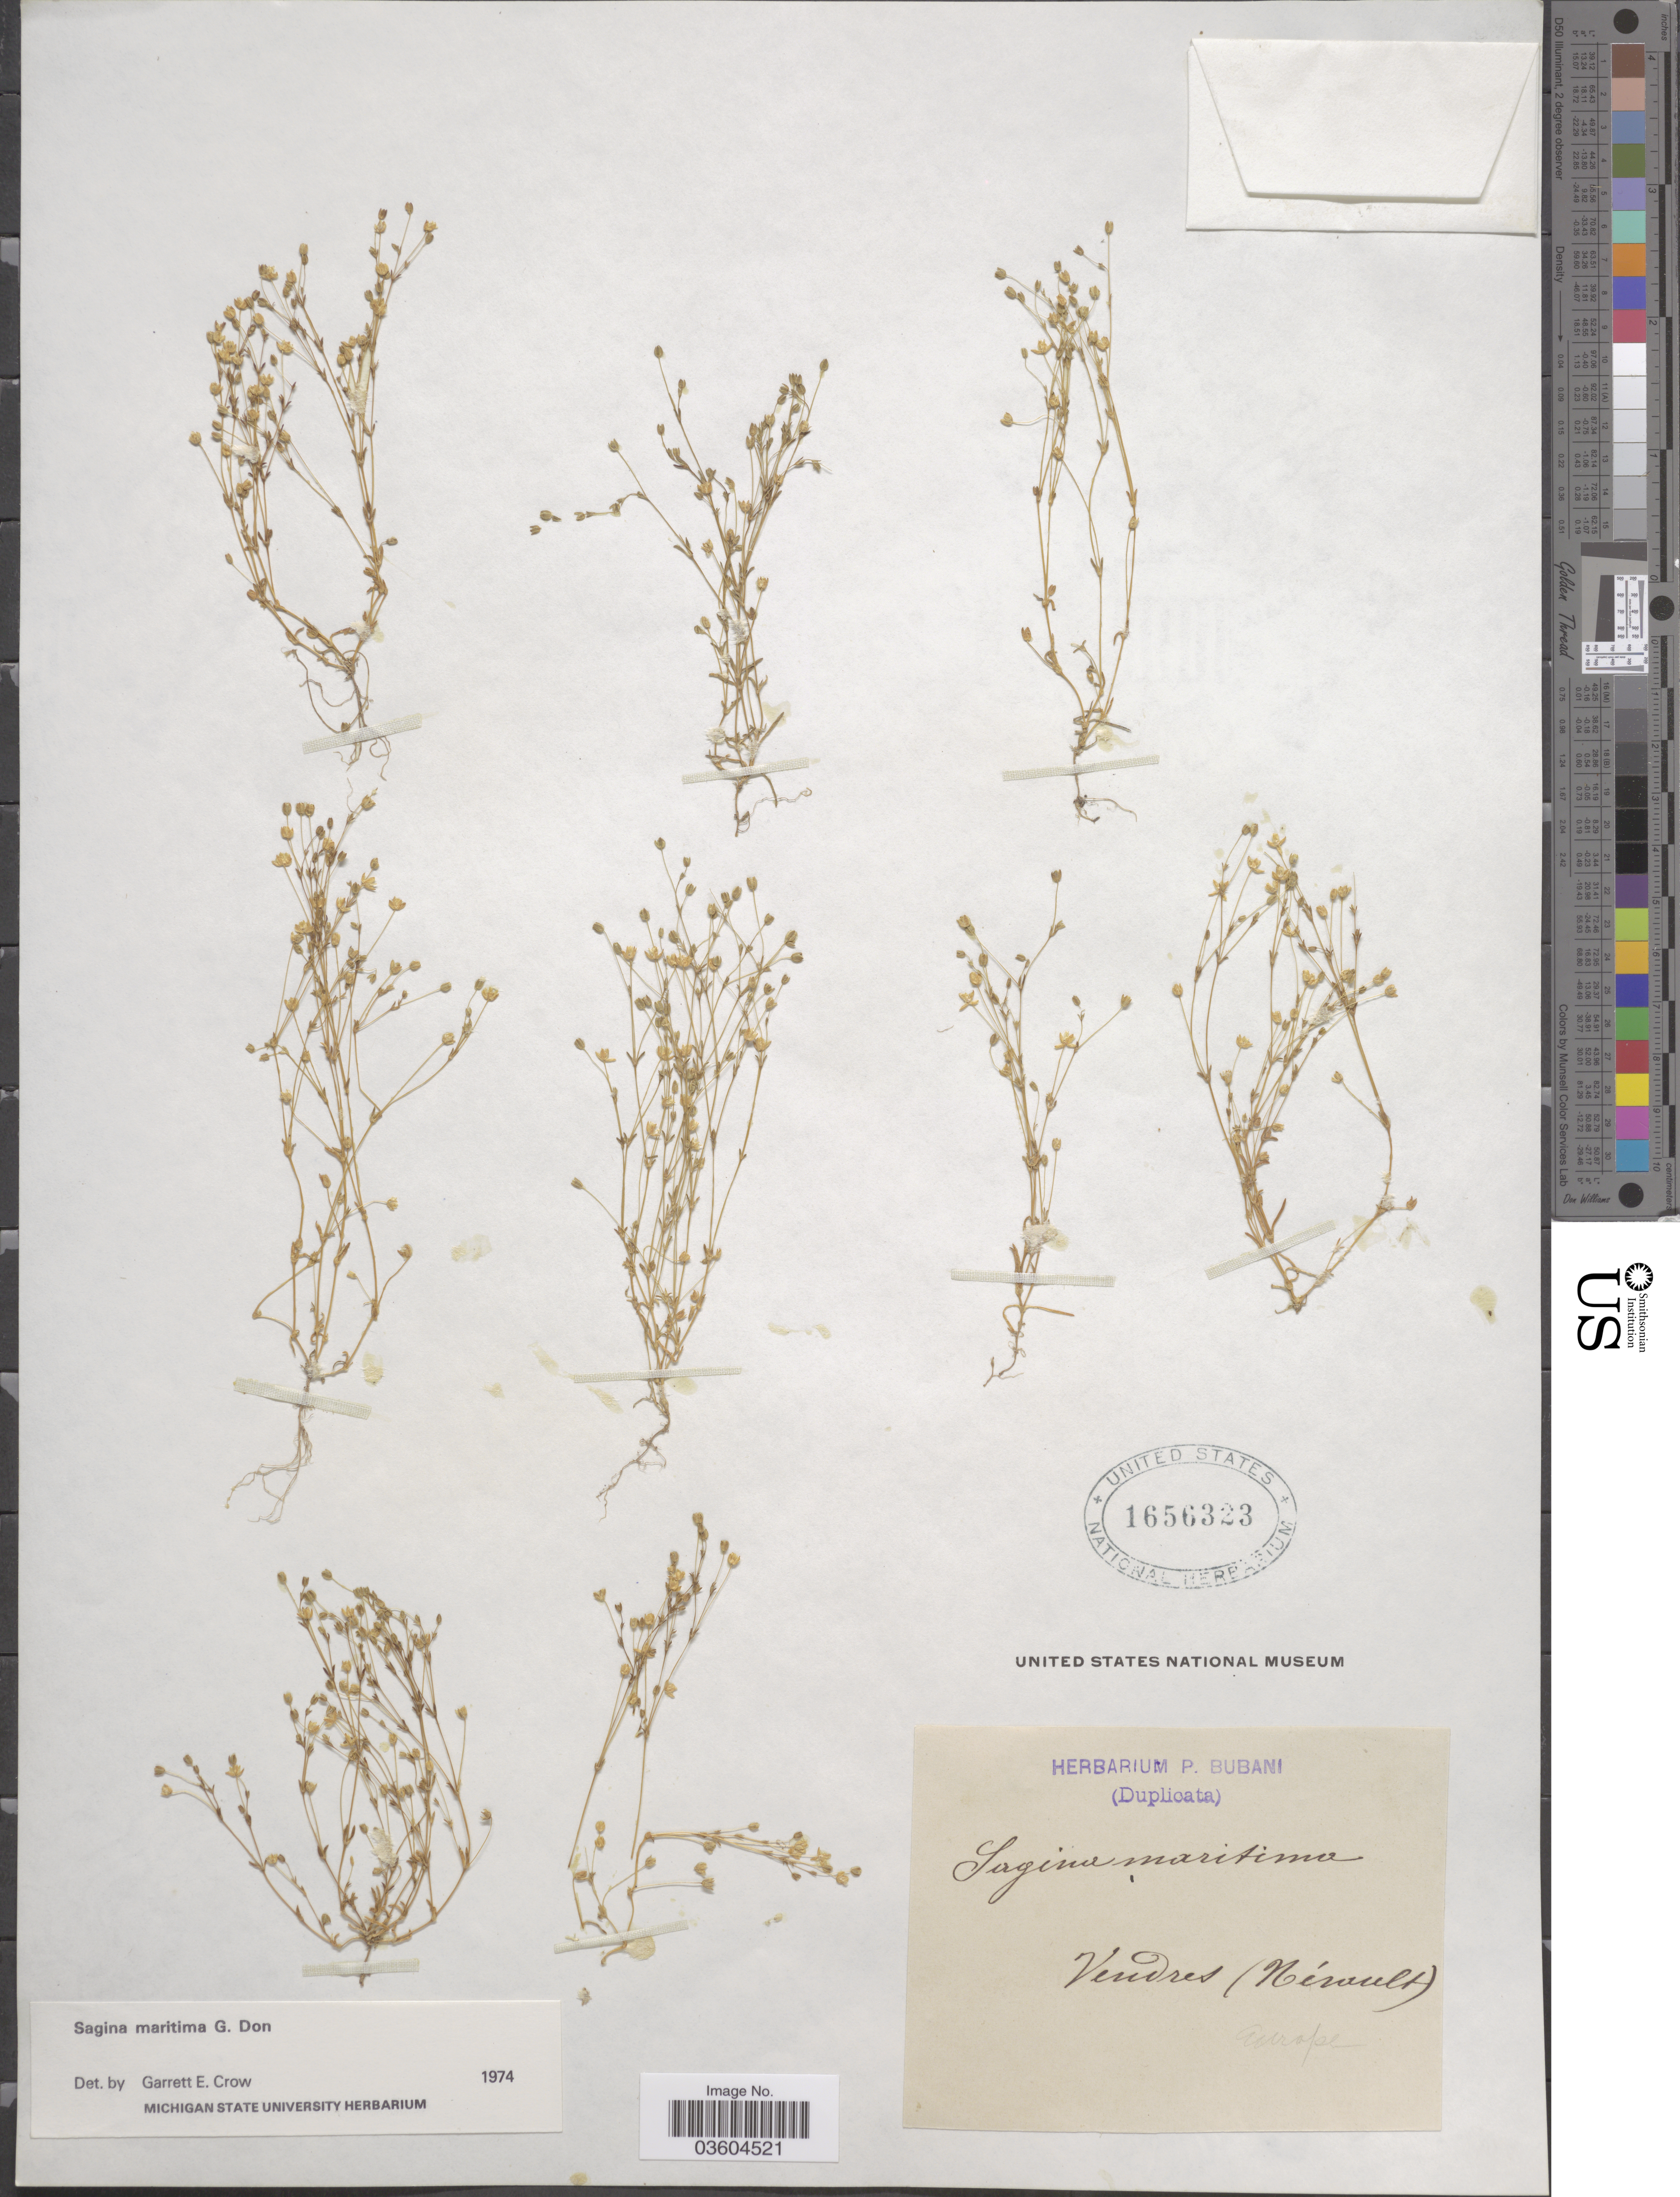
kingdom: Plantae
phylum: Tracheophyta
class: Magnoliopsida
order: Caryophyllales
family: Caryophyllaceae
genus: Sagina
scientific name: Sagina maritima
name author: G. Don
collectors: ex herb. P. Bubani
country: France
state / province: Occitanie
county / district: Hérault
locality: Vendres (Hérault). Europe.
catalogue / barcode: US 1656323